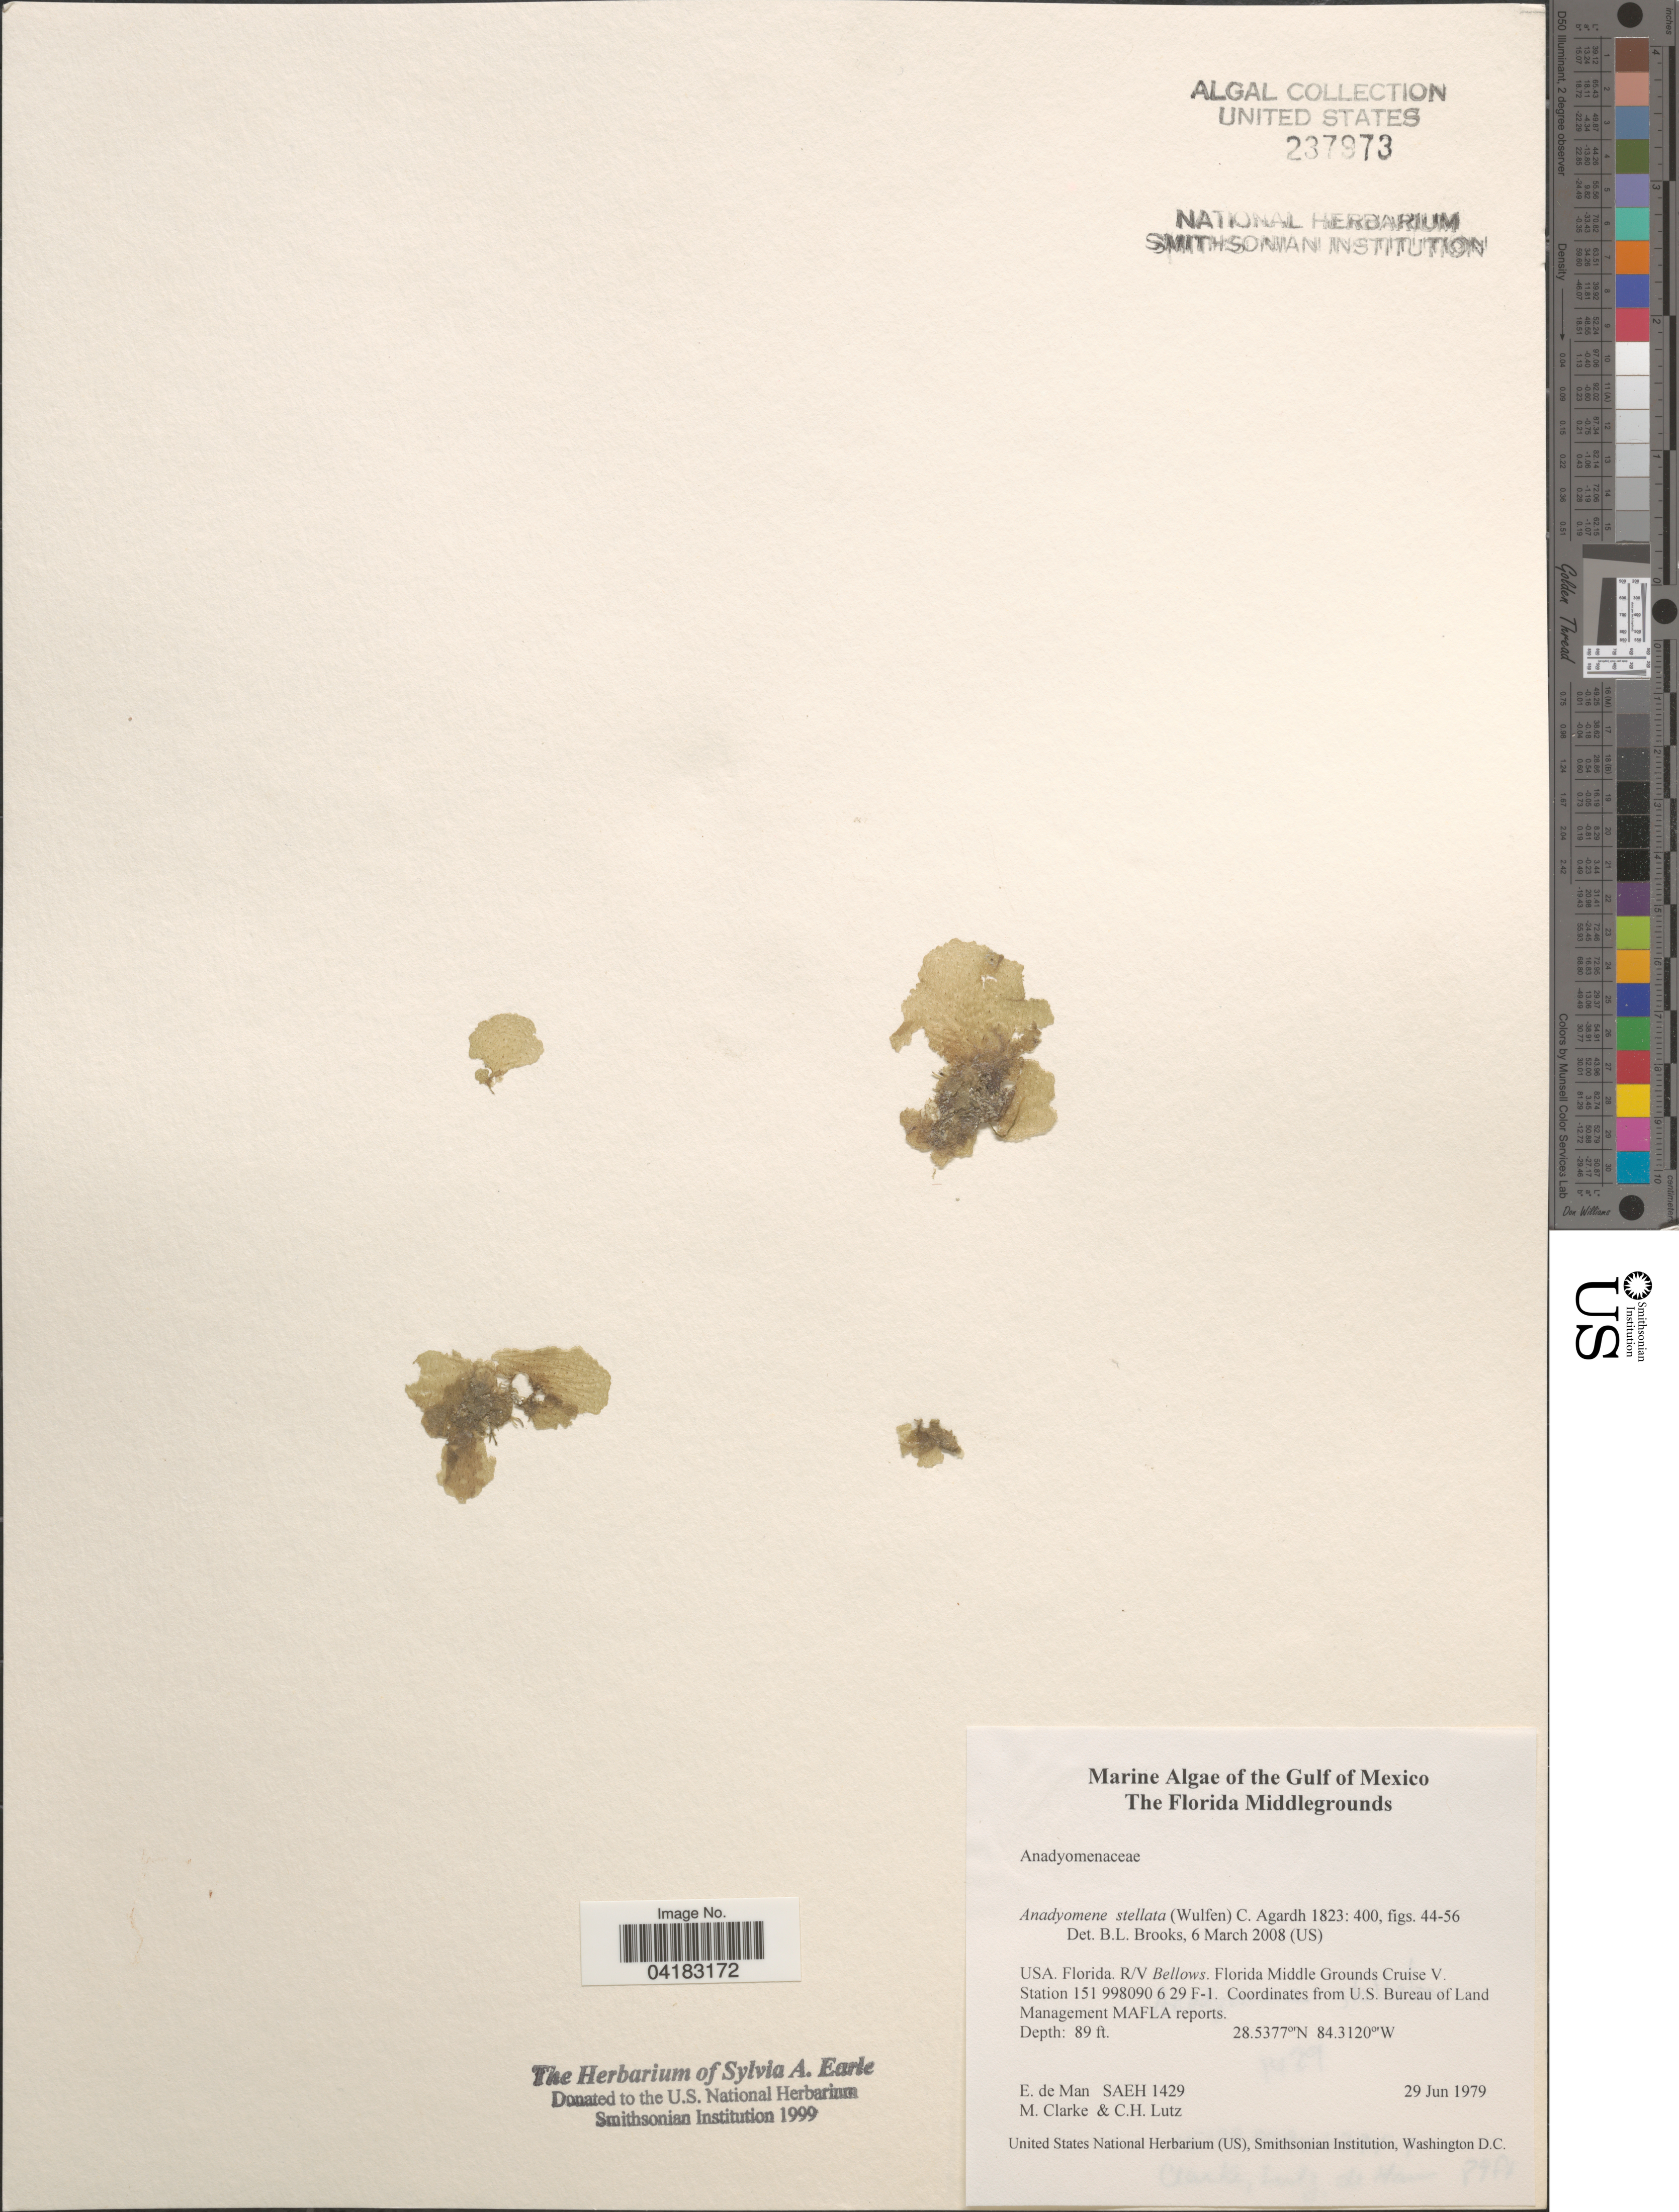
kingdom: Plantae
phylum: Chlorophyta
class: Ulvophyceae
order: Cladophorales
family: Anadyomenaceae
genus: Anadyomene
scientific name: Anadyomene stellata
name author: (Wulfen) C. Agardh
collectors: E. de Man, M. Clarke & C. Lutz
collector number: SAEH1429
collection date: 1979-06-29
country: United States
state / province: Florida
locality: Gulf of Mexico. R/V Bellows. Florida Middle Grounds Cruise V. Station 151 998090 6 29 F-1.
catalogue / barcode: US 237973